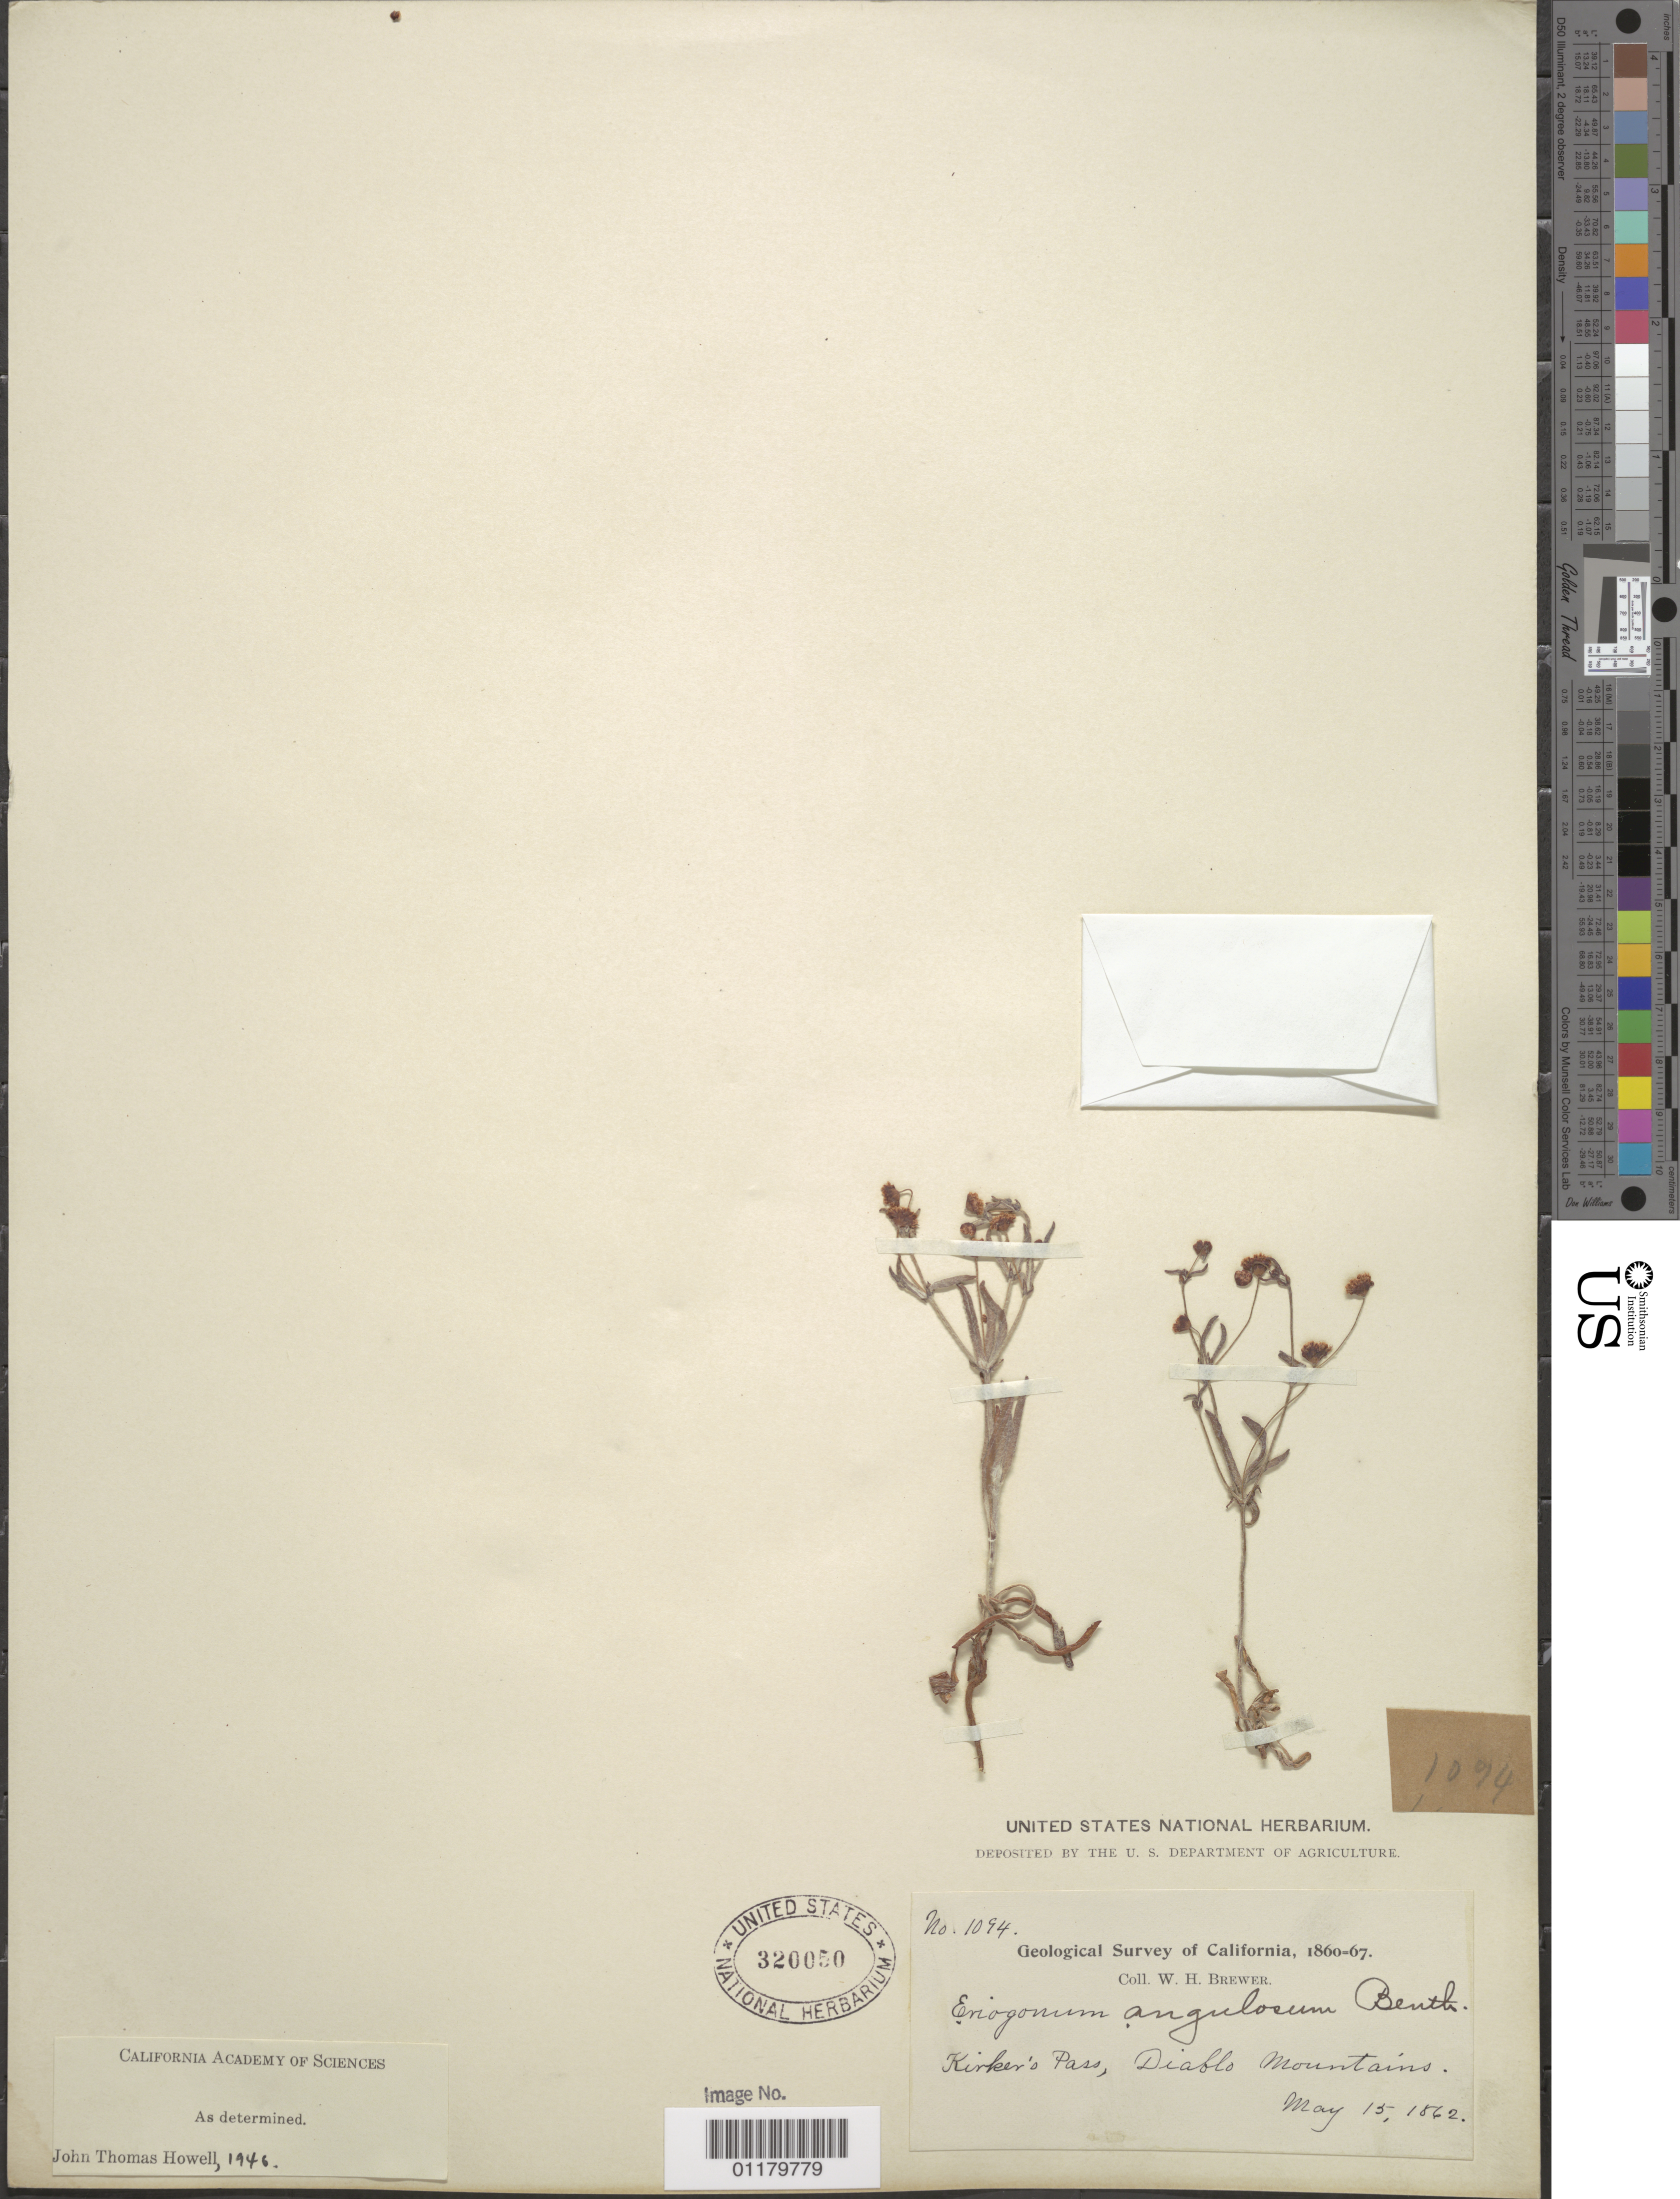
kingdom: Plantae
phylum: Tracheophyta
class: Magnoliopsida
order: Caryophyllales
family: Polygonaceae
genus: Eriogonum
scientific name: Eriogonum angulosum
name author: Benth.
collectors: W. H. Brewer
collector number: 1094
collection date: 1862-05-15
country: United States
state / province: California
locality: Kirber's Pass, Diablo Mt.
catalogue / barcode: US 320050